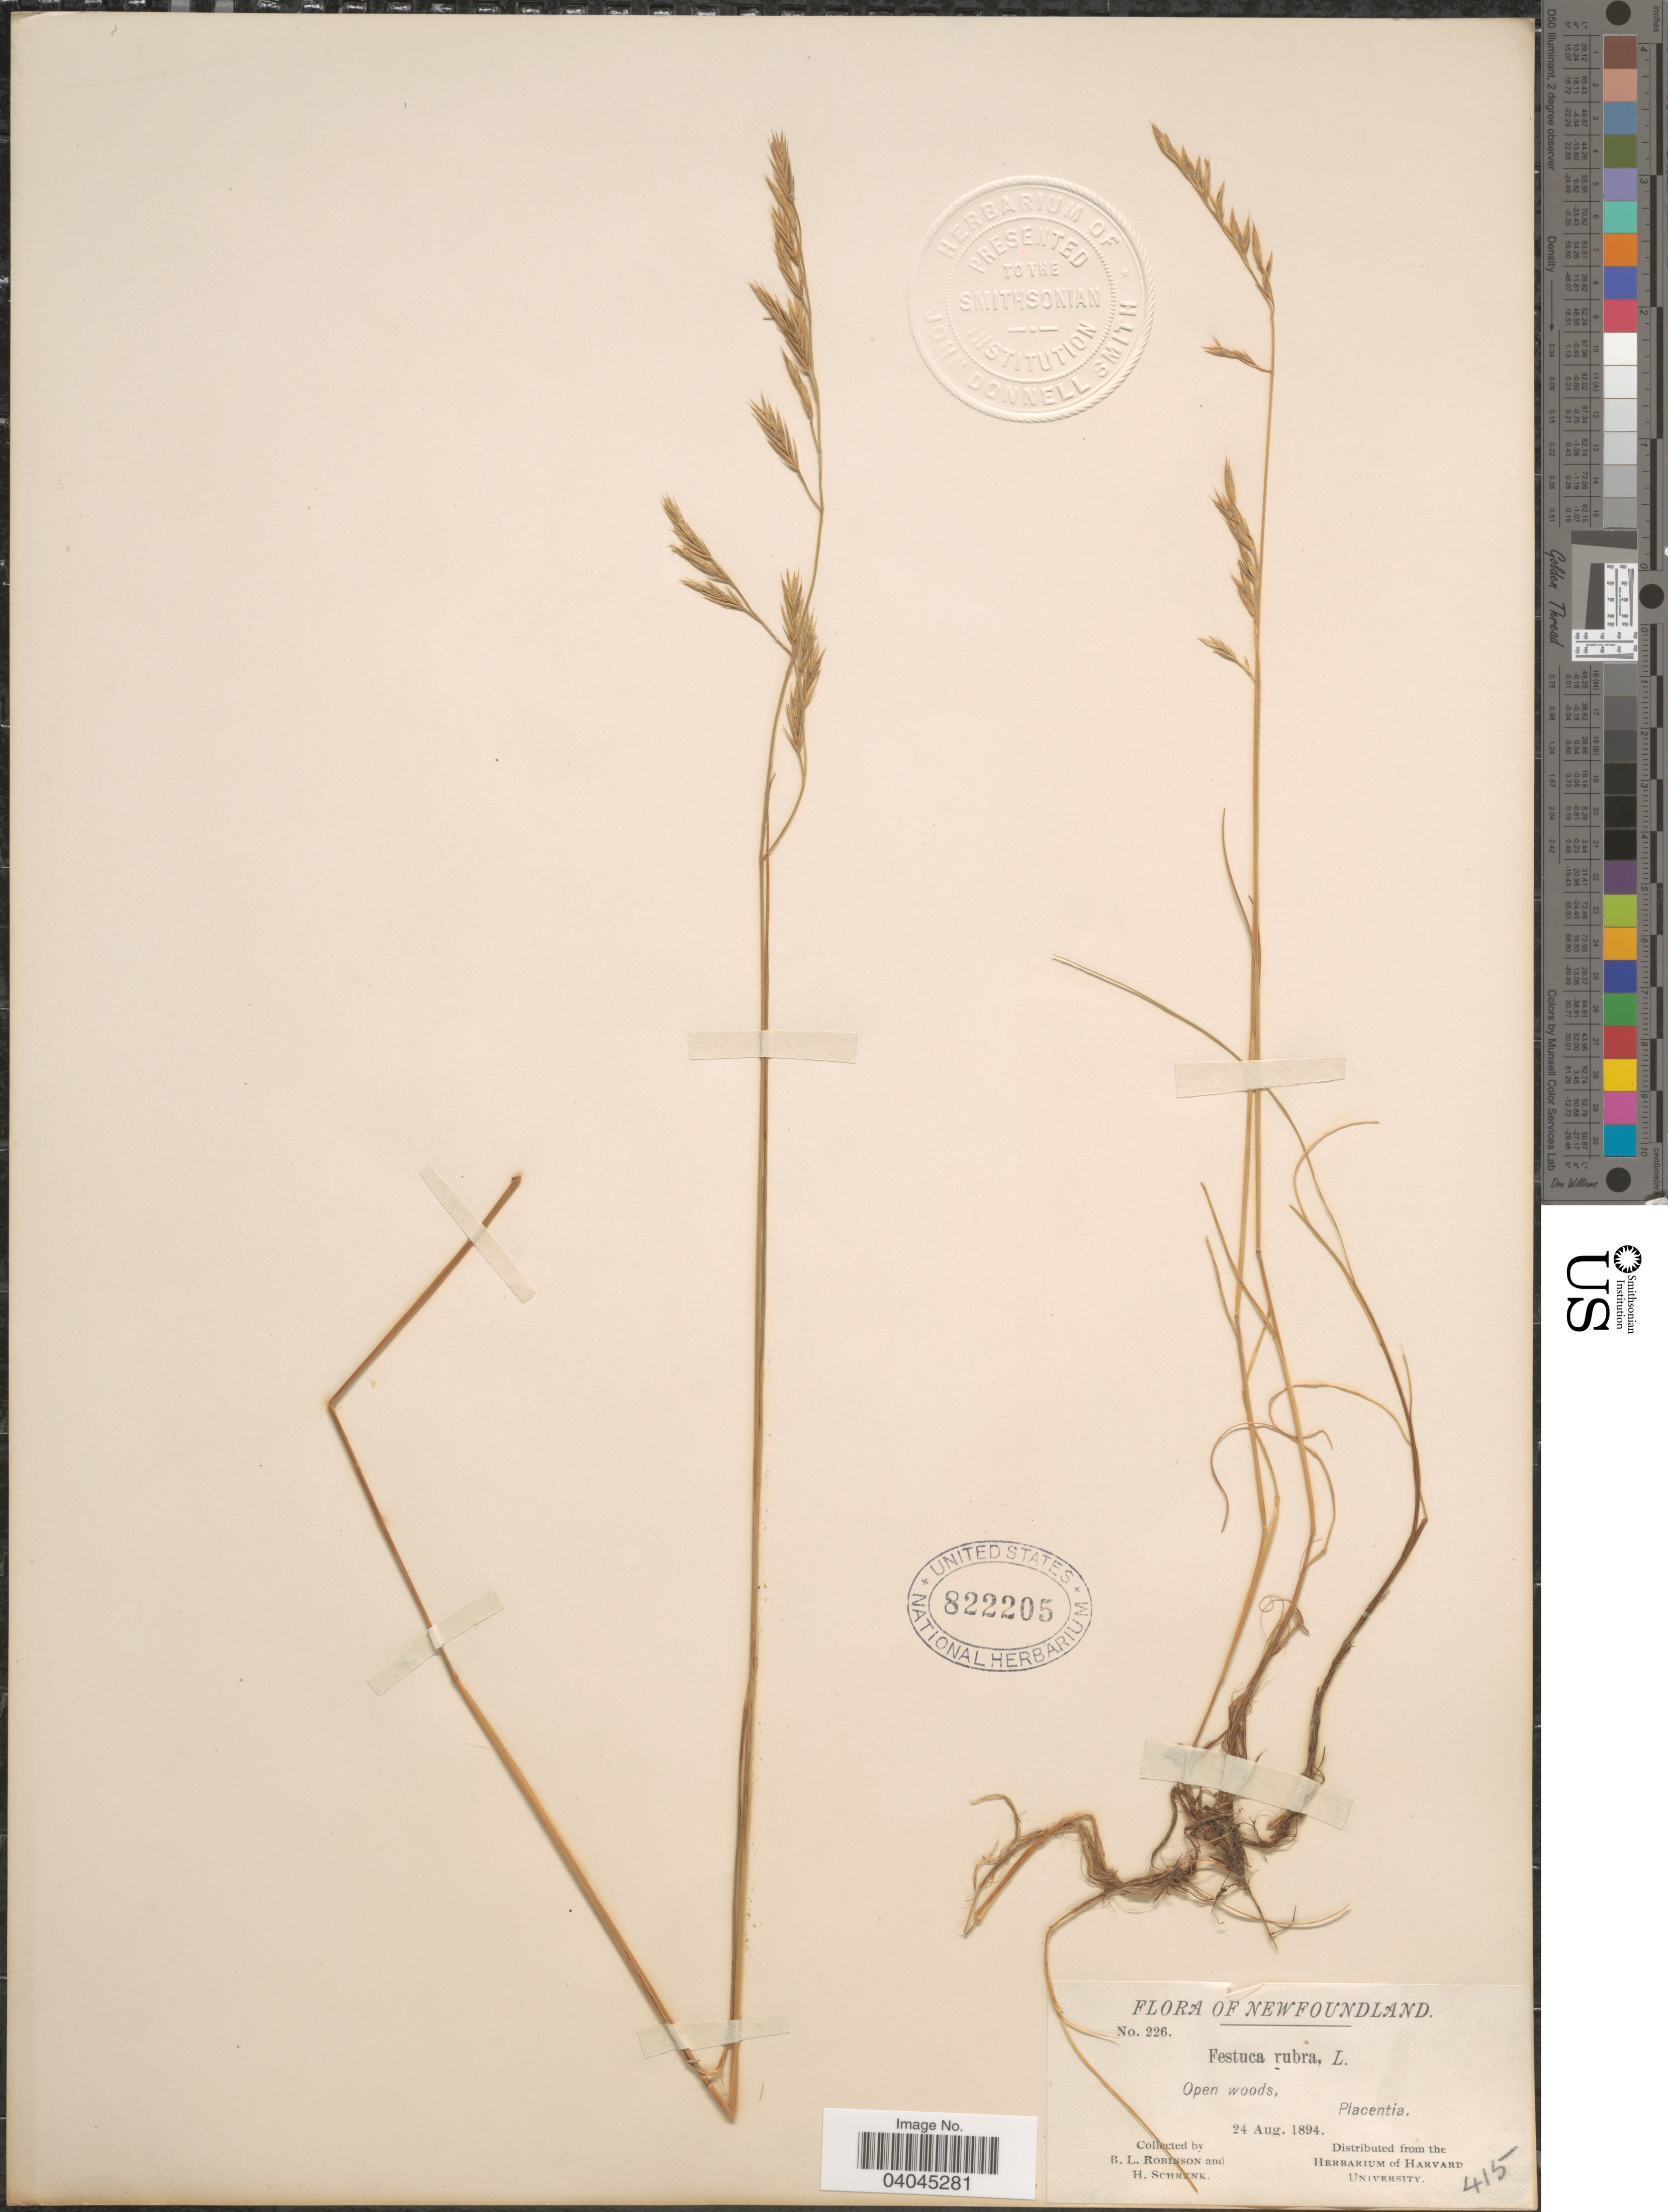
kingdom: Plantae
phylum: Tracheophyta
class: Liliopsida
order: Poales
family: Poaceae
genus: Festuca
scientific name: Festuca rubra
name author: L.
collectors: B. L. Robinson & H. Schrenk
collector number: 226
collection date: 1894-08-24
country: Canada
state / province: Newfoundland and Labrador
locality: Placentia.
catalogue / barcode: US 822205